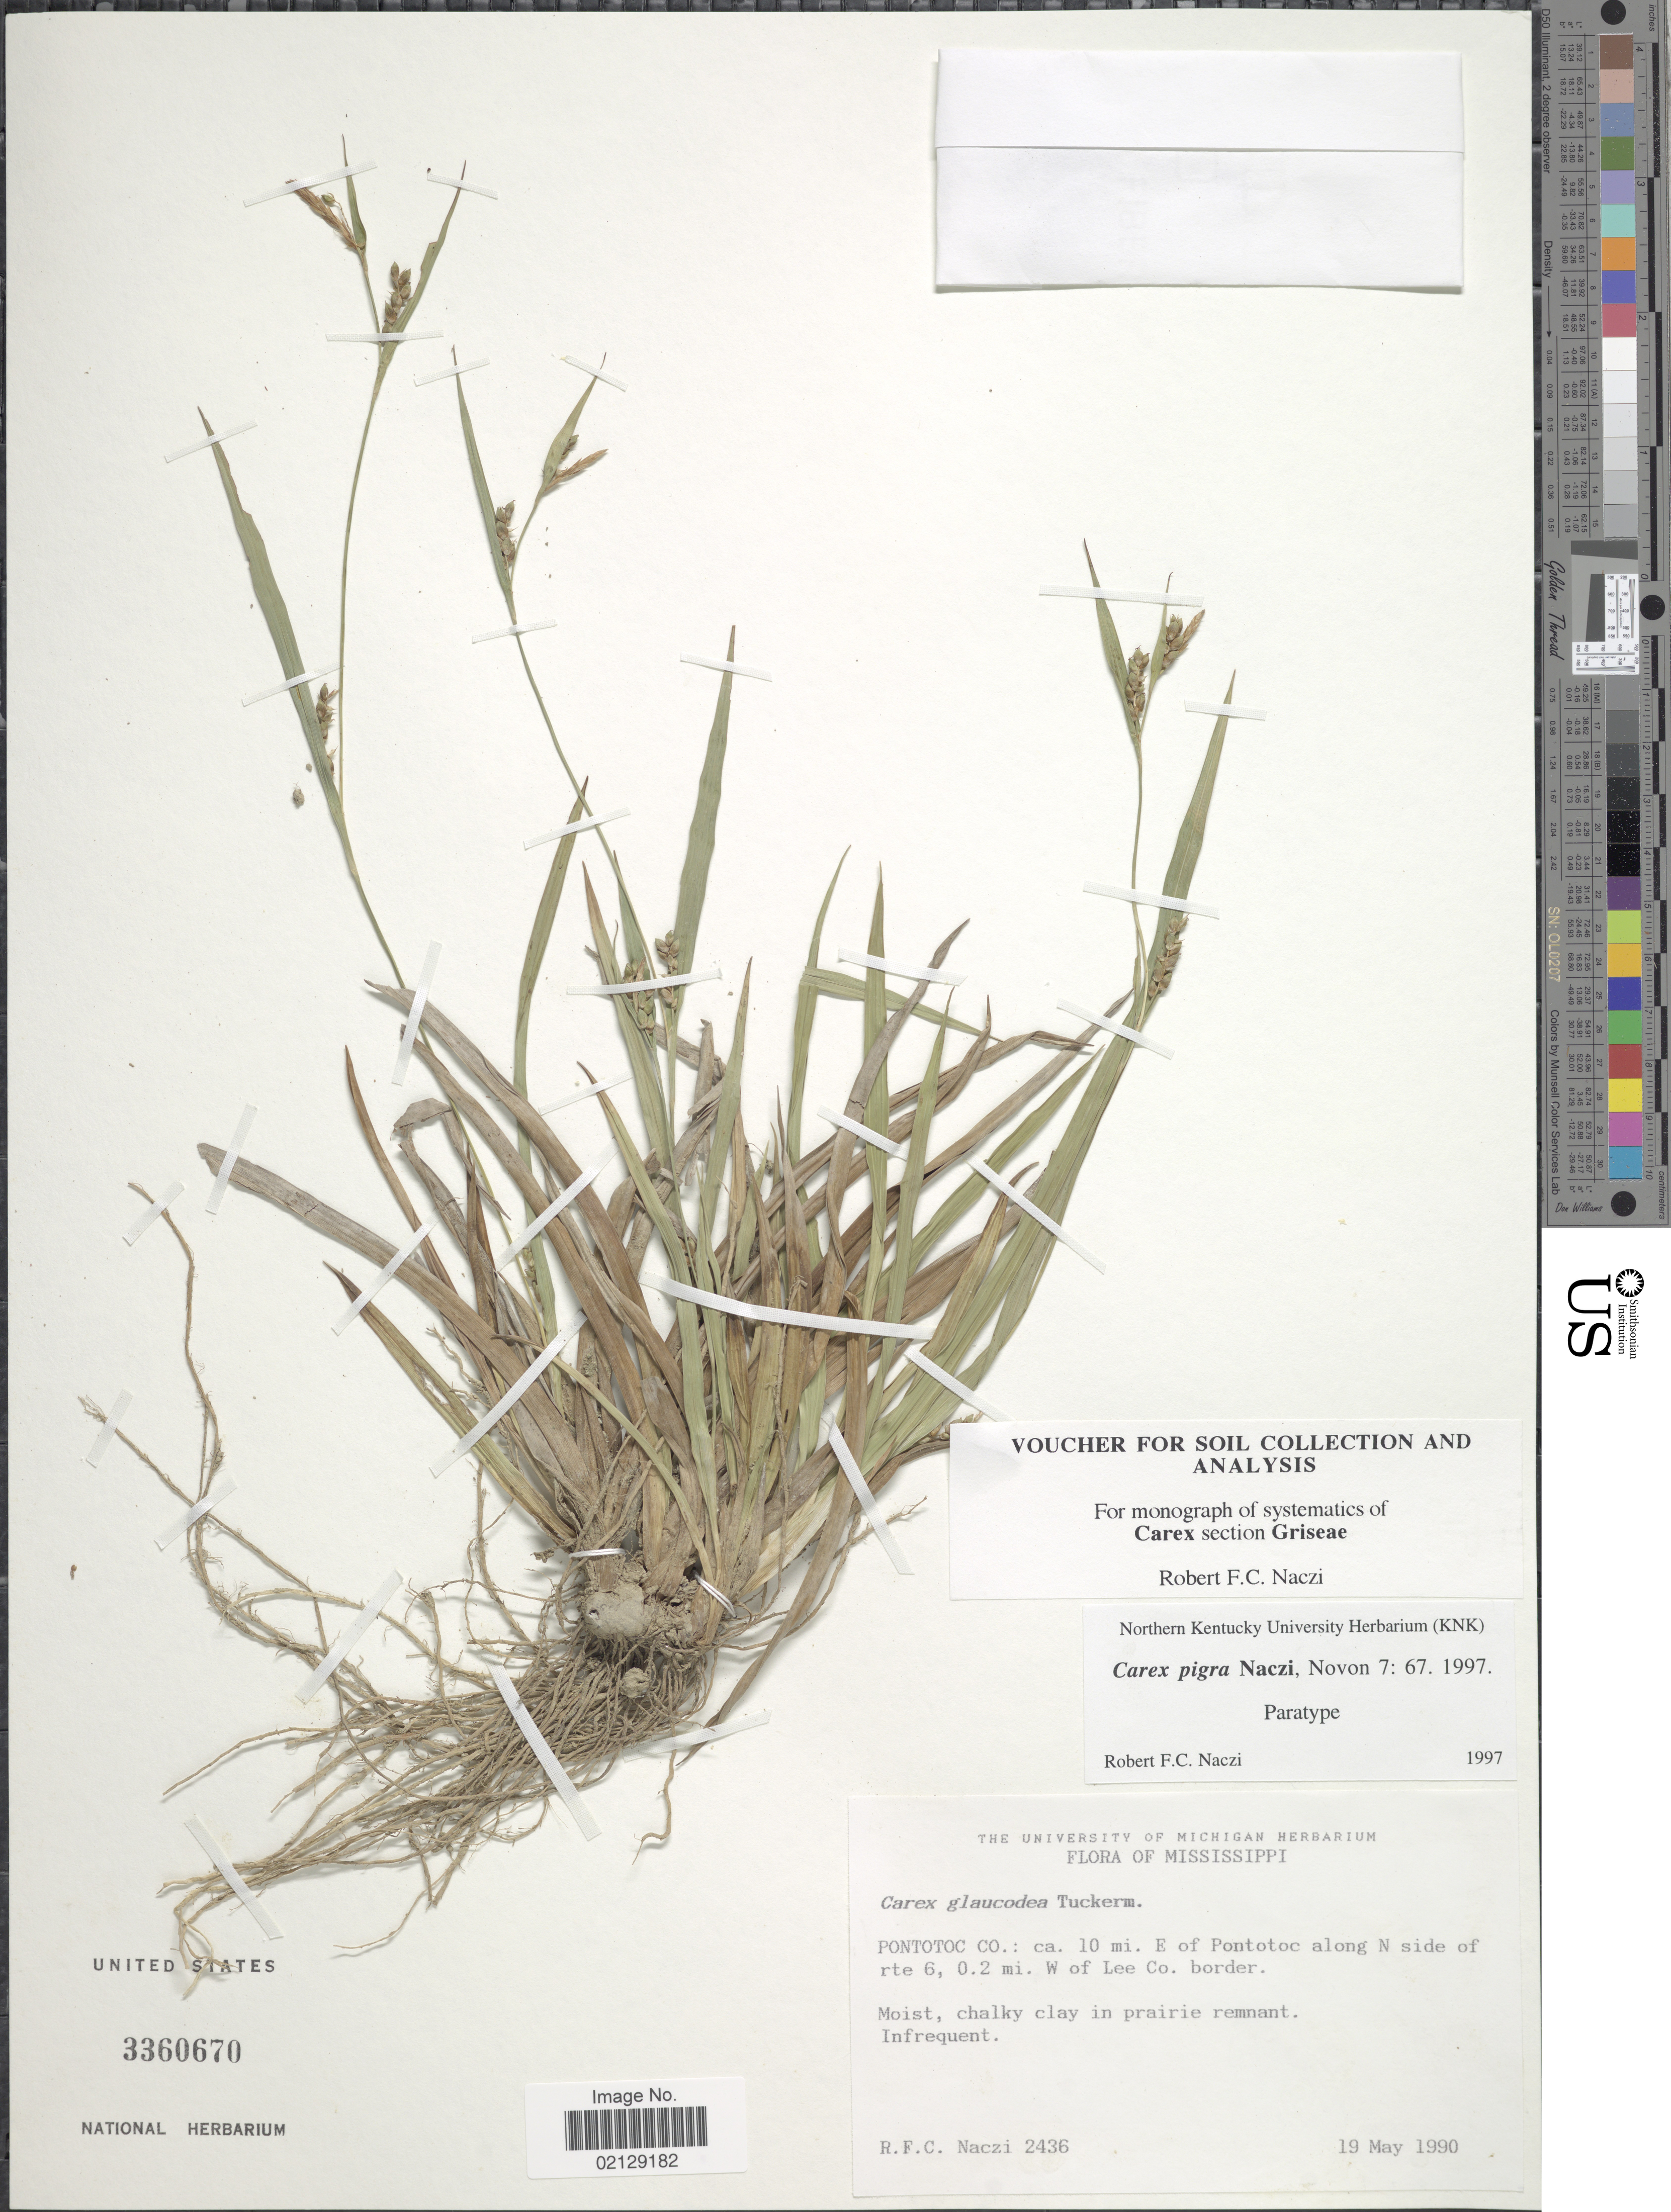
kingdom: Plantae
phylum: Tracheophyta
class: Liliopsida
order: Poales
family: Cyperaceae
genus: Carex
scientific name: Carex pigra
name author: Naczi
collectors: R. F. C. Naczi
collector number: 2436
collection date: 1990-05-19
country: United States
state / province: Mississippi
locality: Pontotoc Co.: 10 mi. E of Pontotoc along N side of rte6, 0.2 mi. W of Lee Co., border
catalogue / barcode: US 3360670